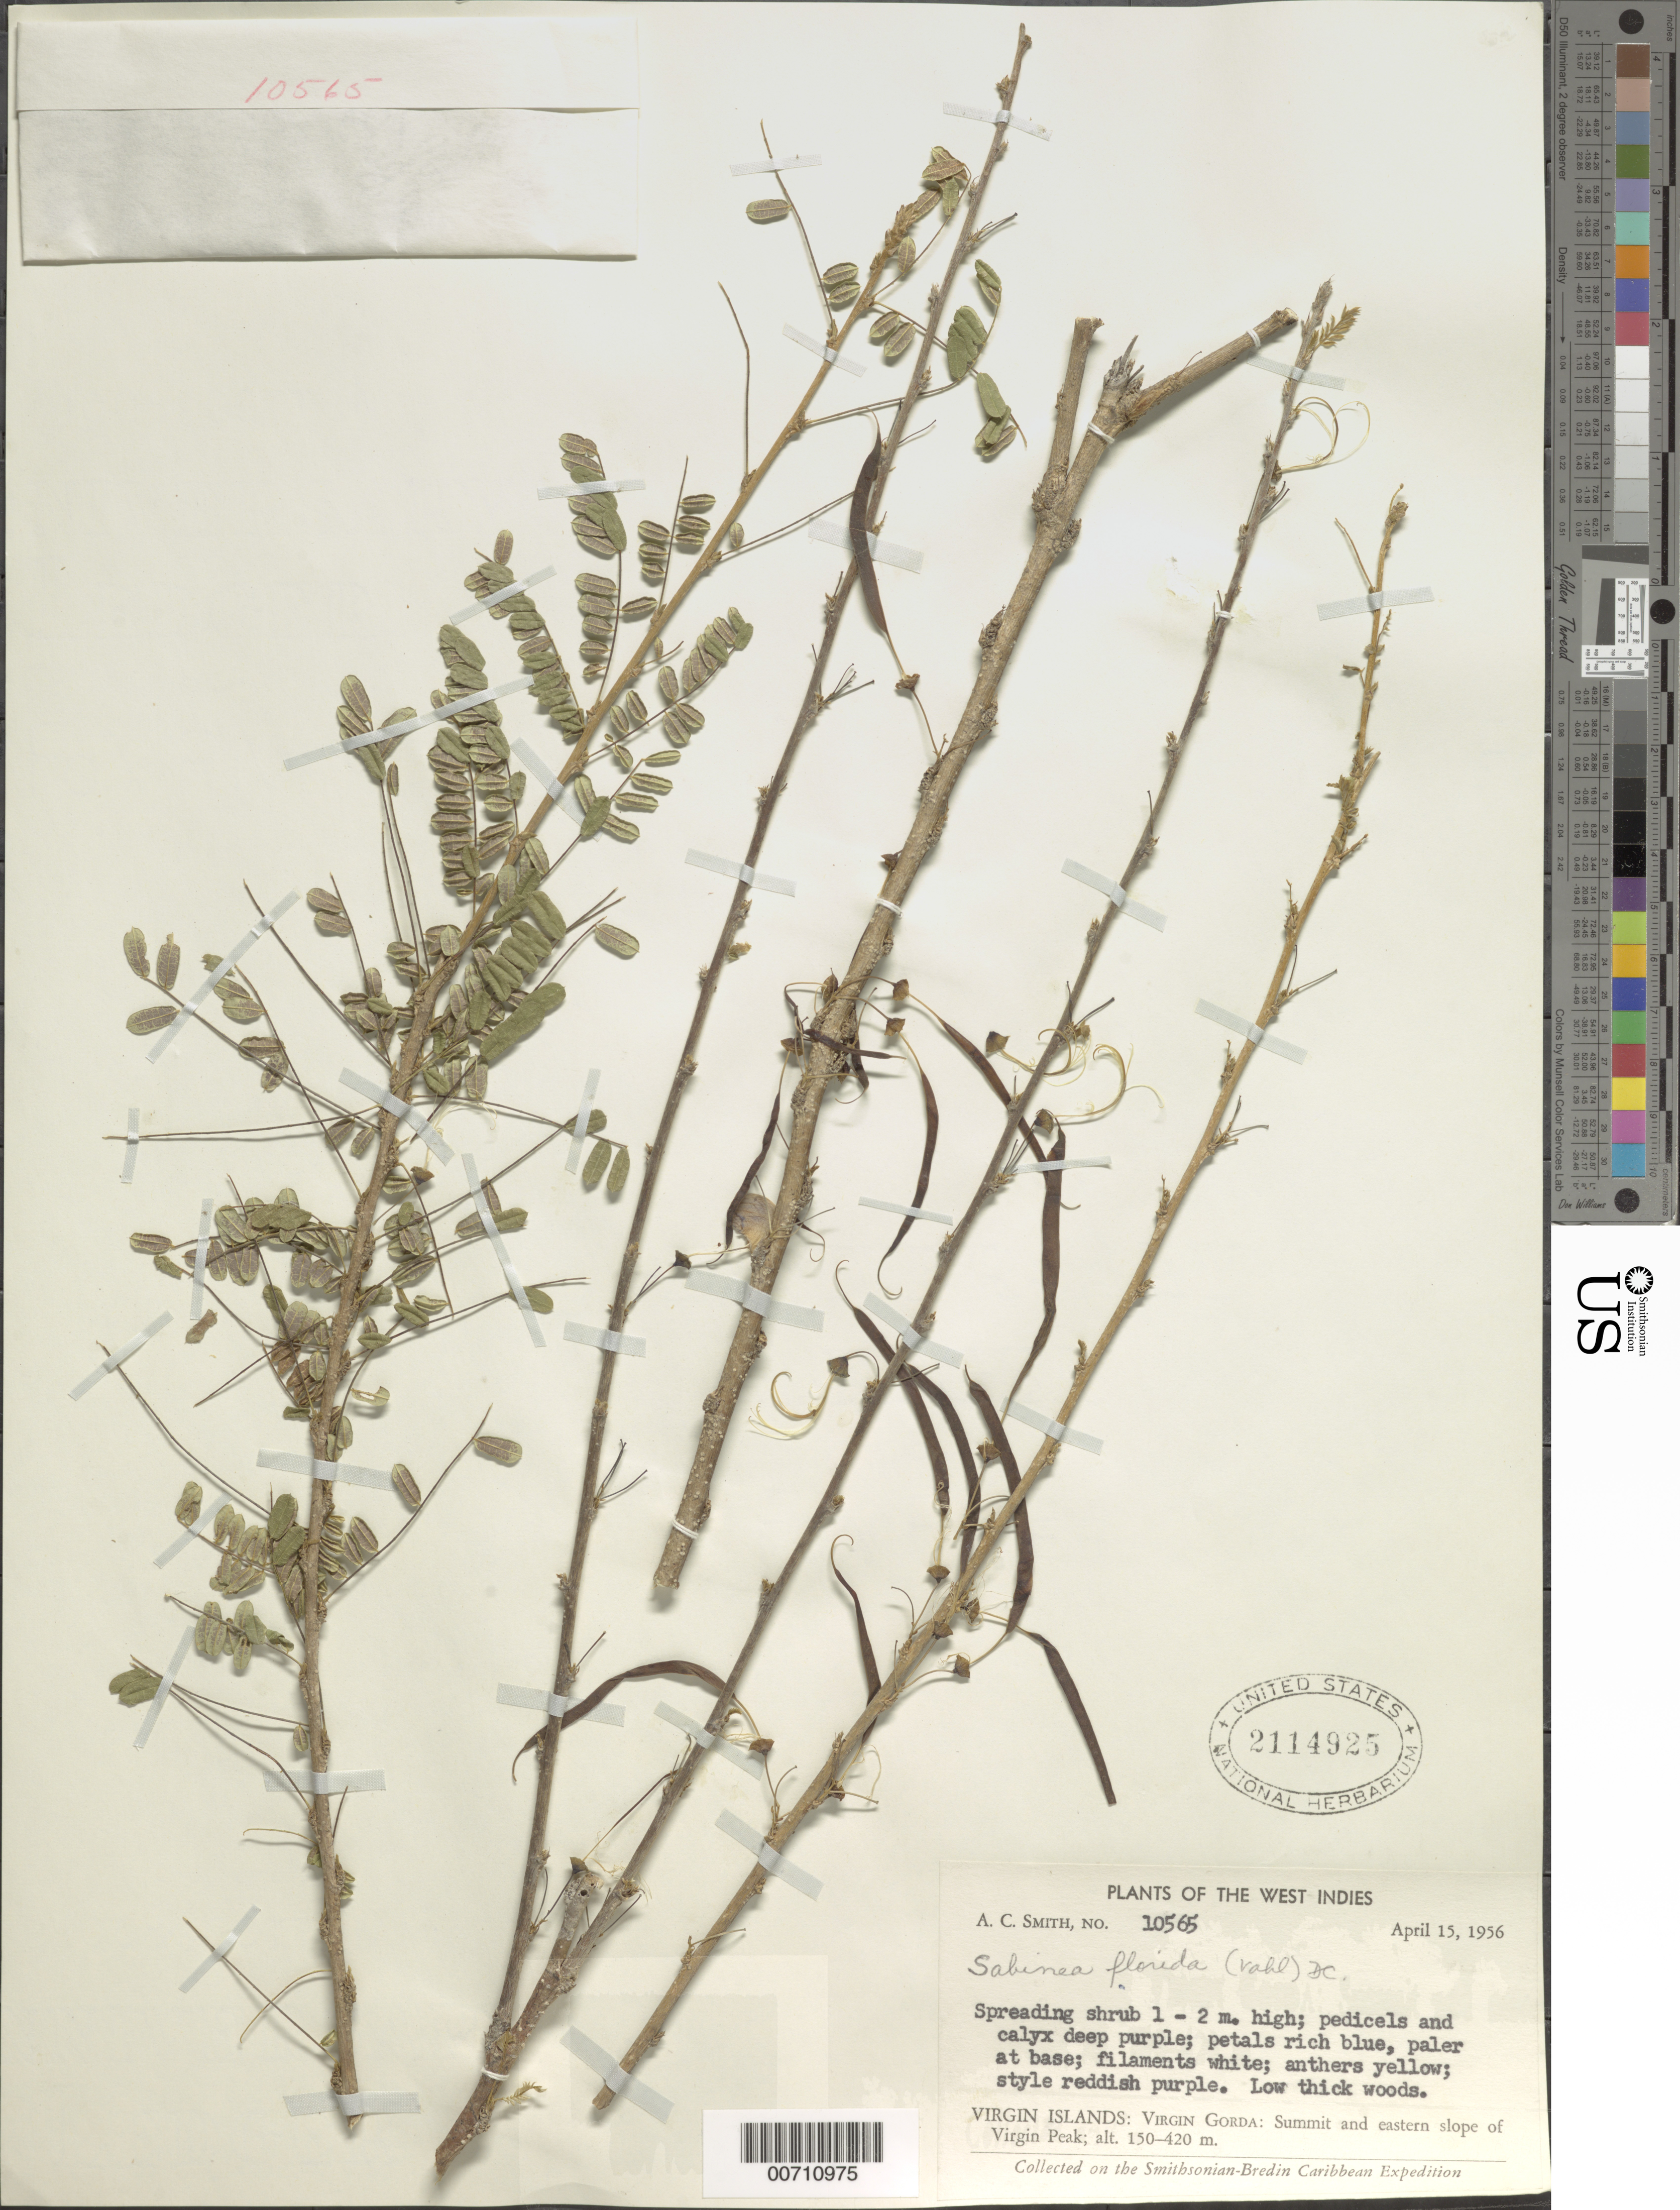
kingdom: Plantae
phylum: Tracheophyta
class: Magnoliopsida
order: Fabales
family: Fabaceae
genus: Poitea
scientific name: Poitea florida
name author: (Vahl) Lavin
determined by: Strong, Mark T., (BOT), Smithsonian Institution - National Museum of Natural History (UNITED STATES)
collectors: A. C. Smith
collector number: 10565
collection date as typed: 15 Apr 1956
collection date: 1956-04-15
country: British Virgin Islands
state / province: Virgin Gorda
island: Virgin Gorda Island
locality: Virgin Peak, summit and eastern slope of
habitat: Low thick woods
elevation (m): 150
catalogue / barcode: US 2114925